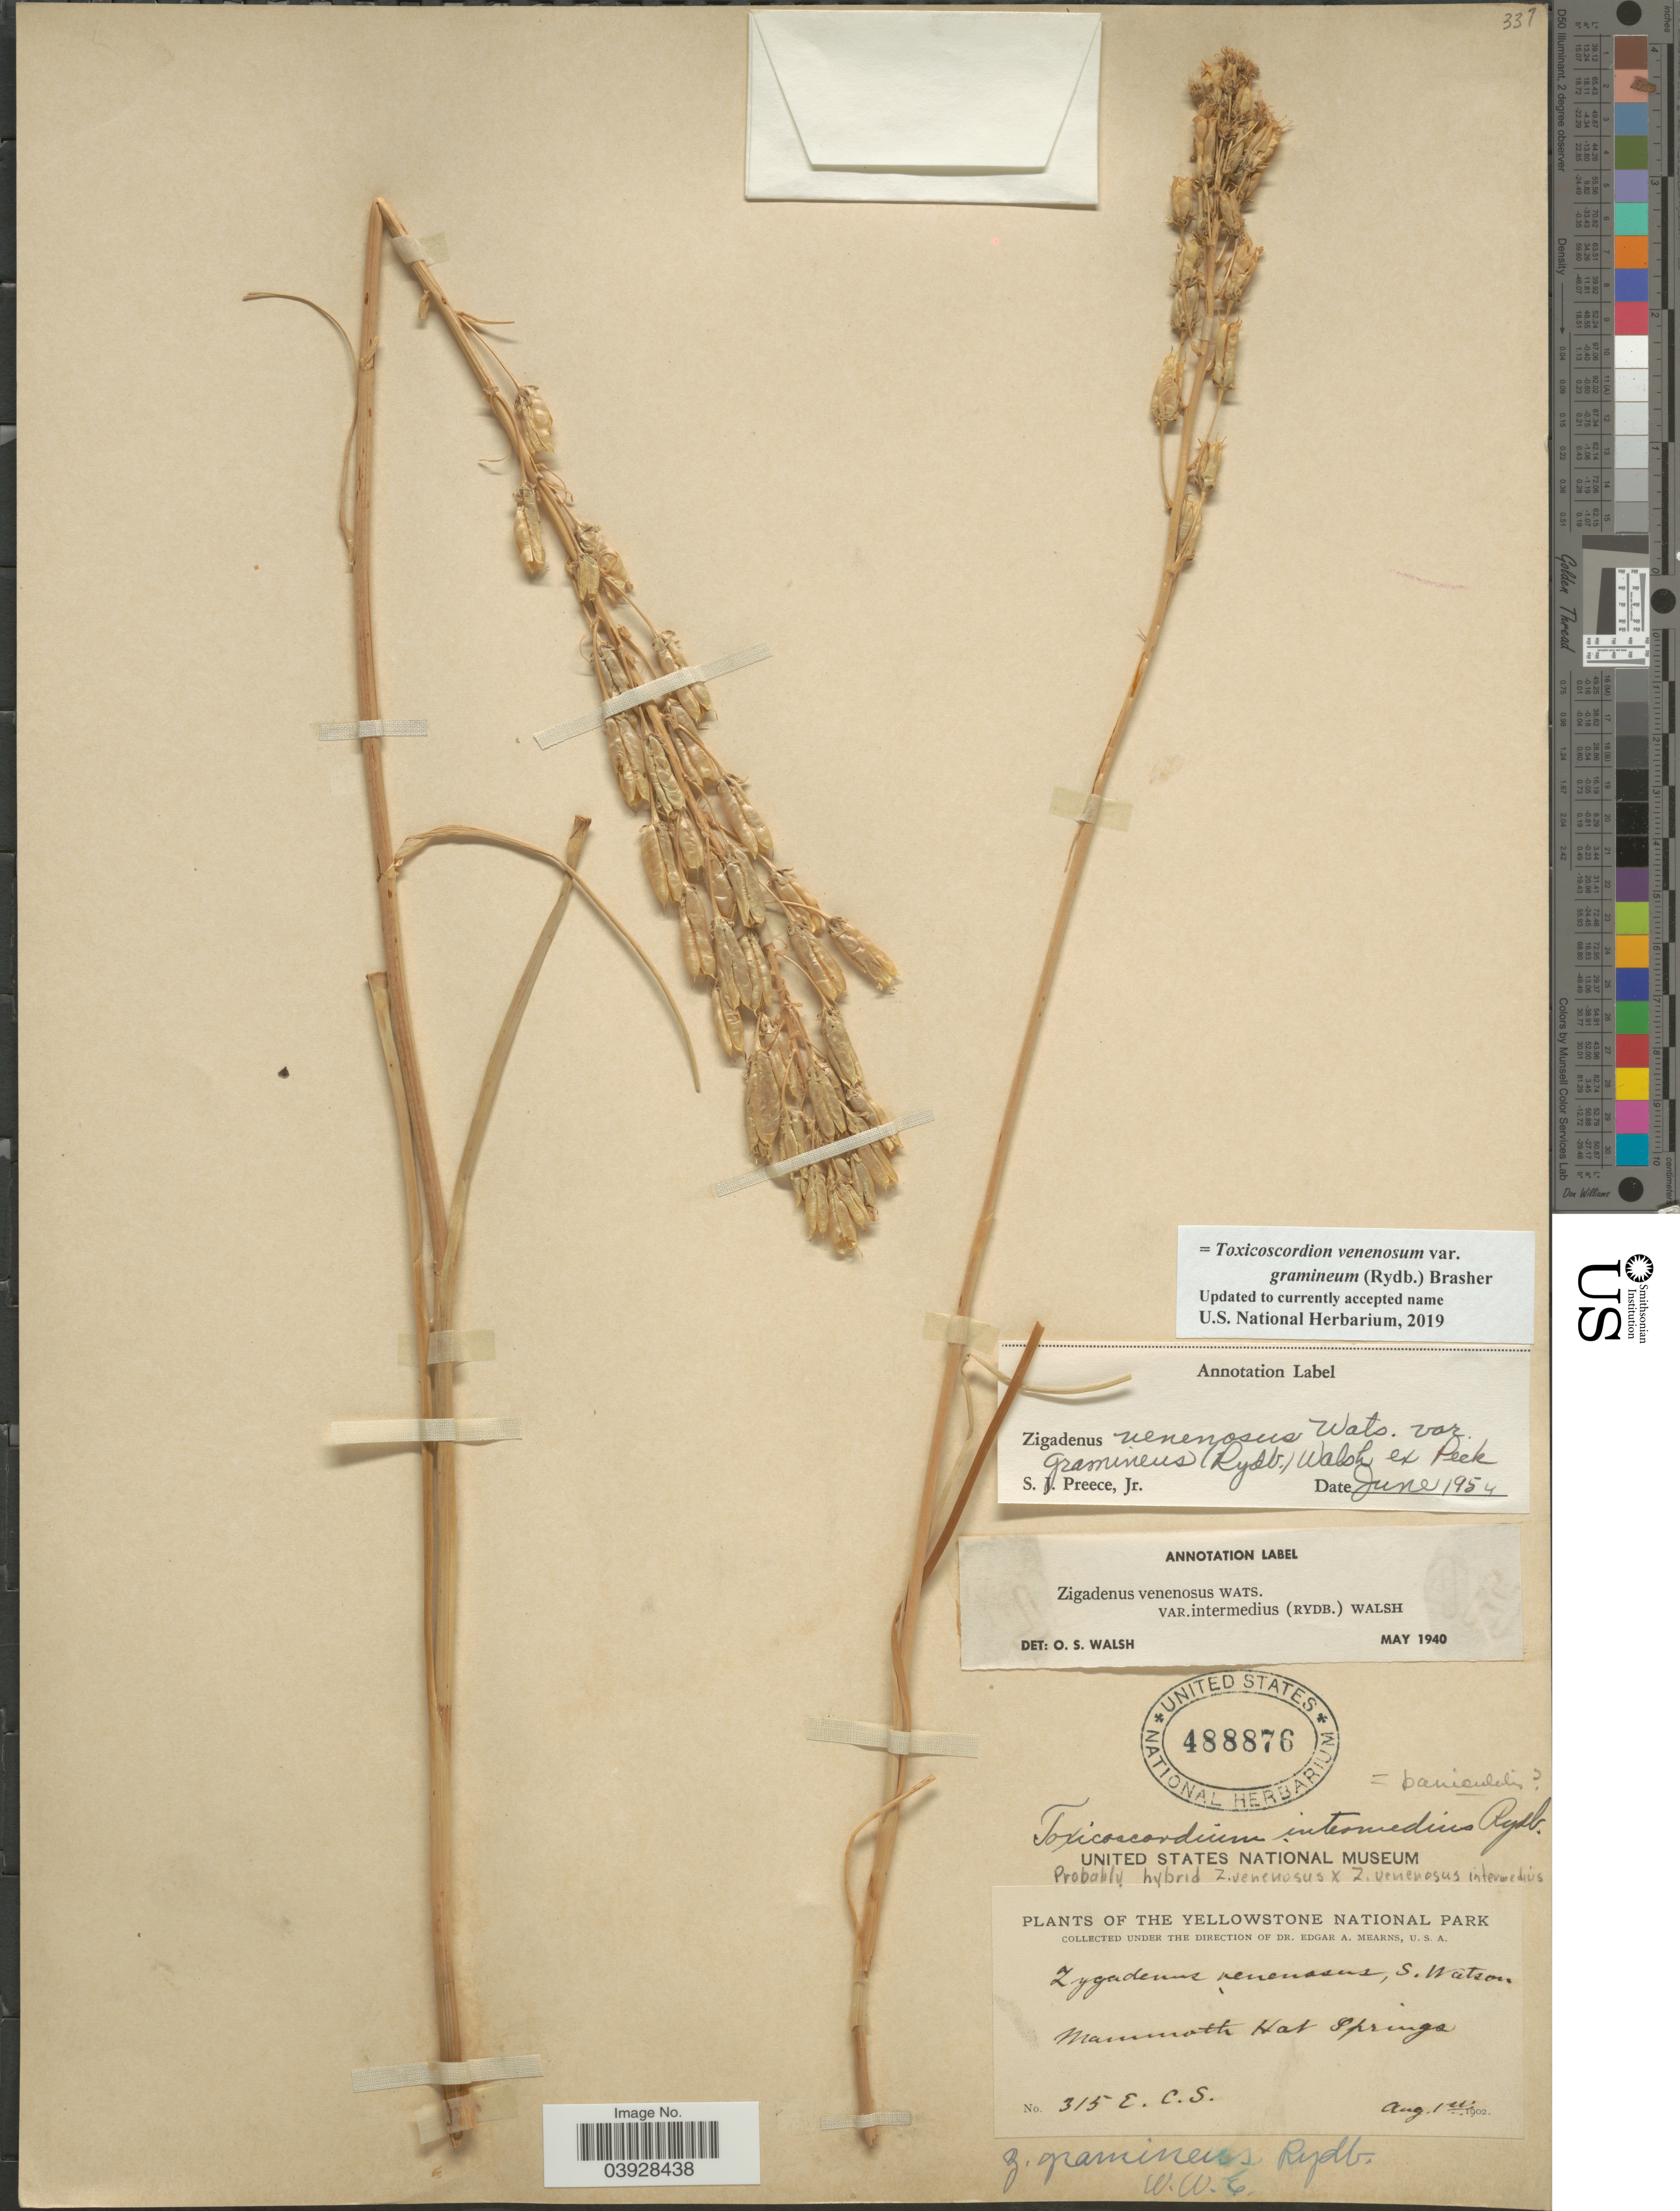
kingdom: Plantae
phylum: Tracheophyta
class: Liliopsida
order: Liliales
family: Melanthiaceae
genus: Toxicoscordion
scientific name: Toxicoscordion venenosum var. gramineum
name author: (Rydb.) Brasher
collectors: E. C. Smith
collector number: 315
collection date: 1902-08-01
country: United States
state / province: Wyoming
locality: The Yellowstone National Park. Mammoth Hot Springs.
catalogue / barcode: US 488876